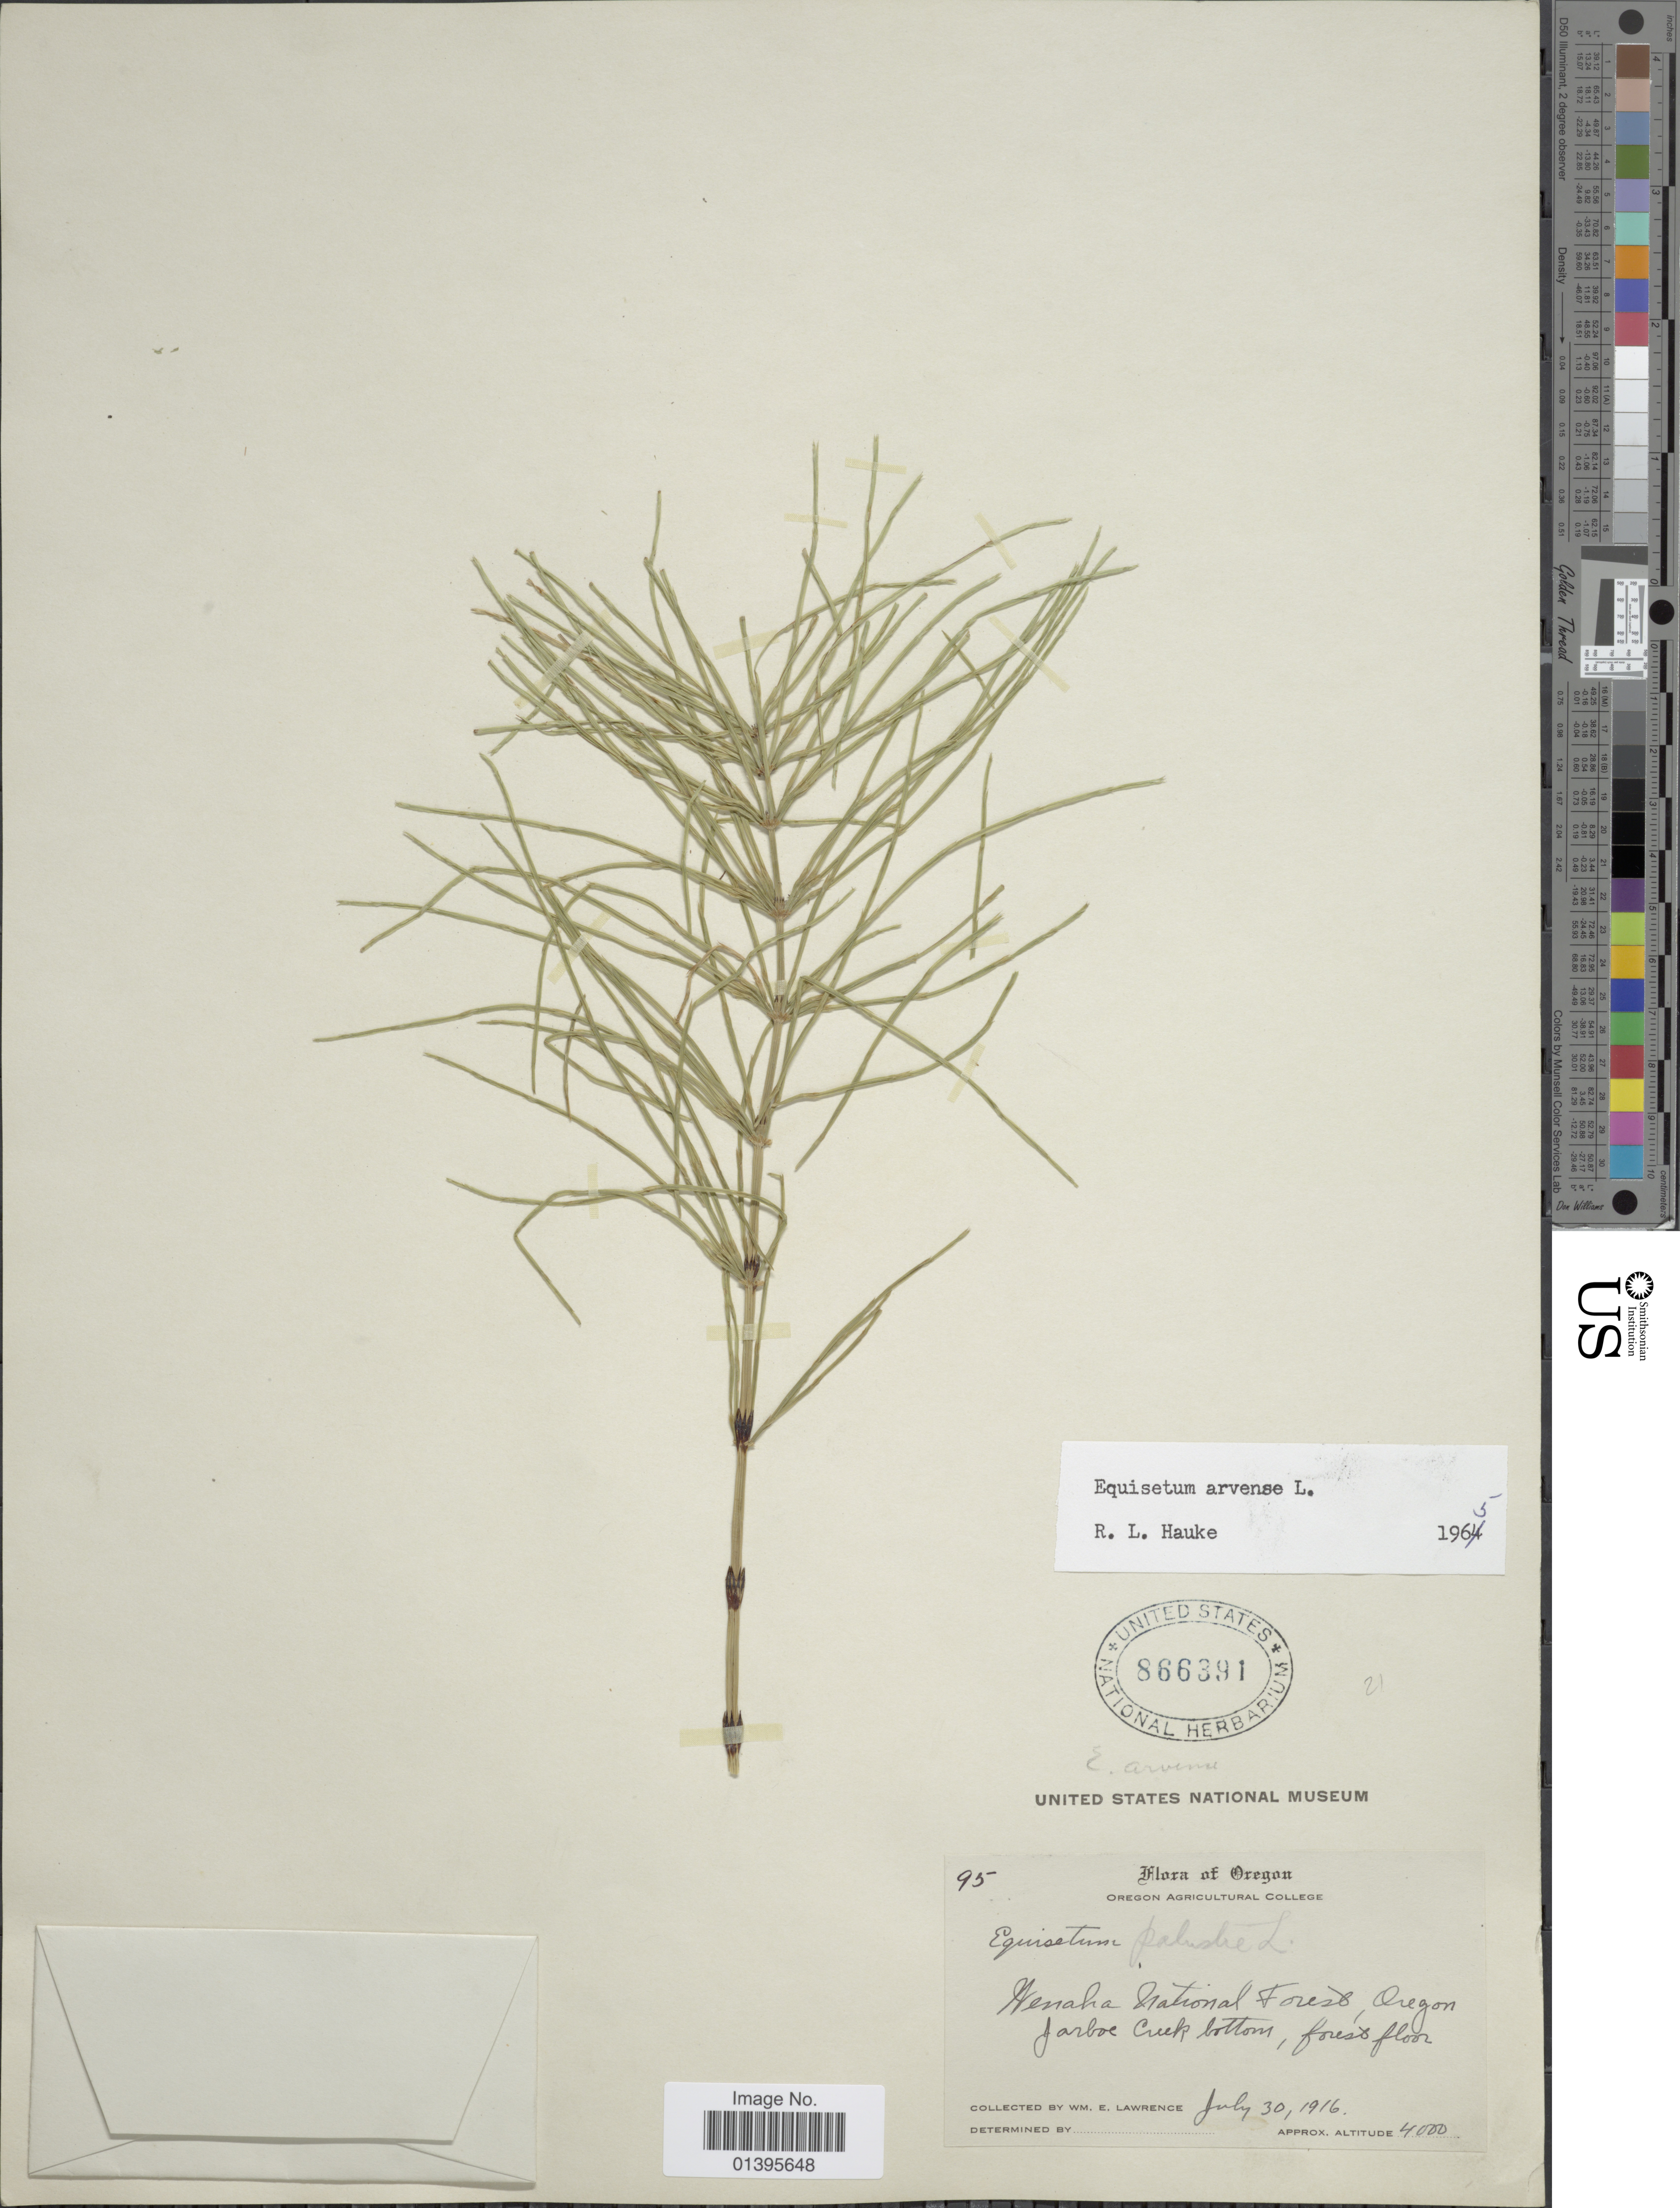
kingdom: Plantae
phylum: Tracheophyta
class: Polypodiopsida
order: Equisetales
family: Equisetaceae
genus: Equisetum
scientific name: Equisetum arvense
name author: L.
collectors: W. Lawrence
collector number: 95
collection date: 1916-07-30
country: United States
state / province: Oregon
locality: Wenaha National Forest, Oregon Jarboe Creek bottom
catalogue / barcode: US 866391